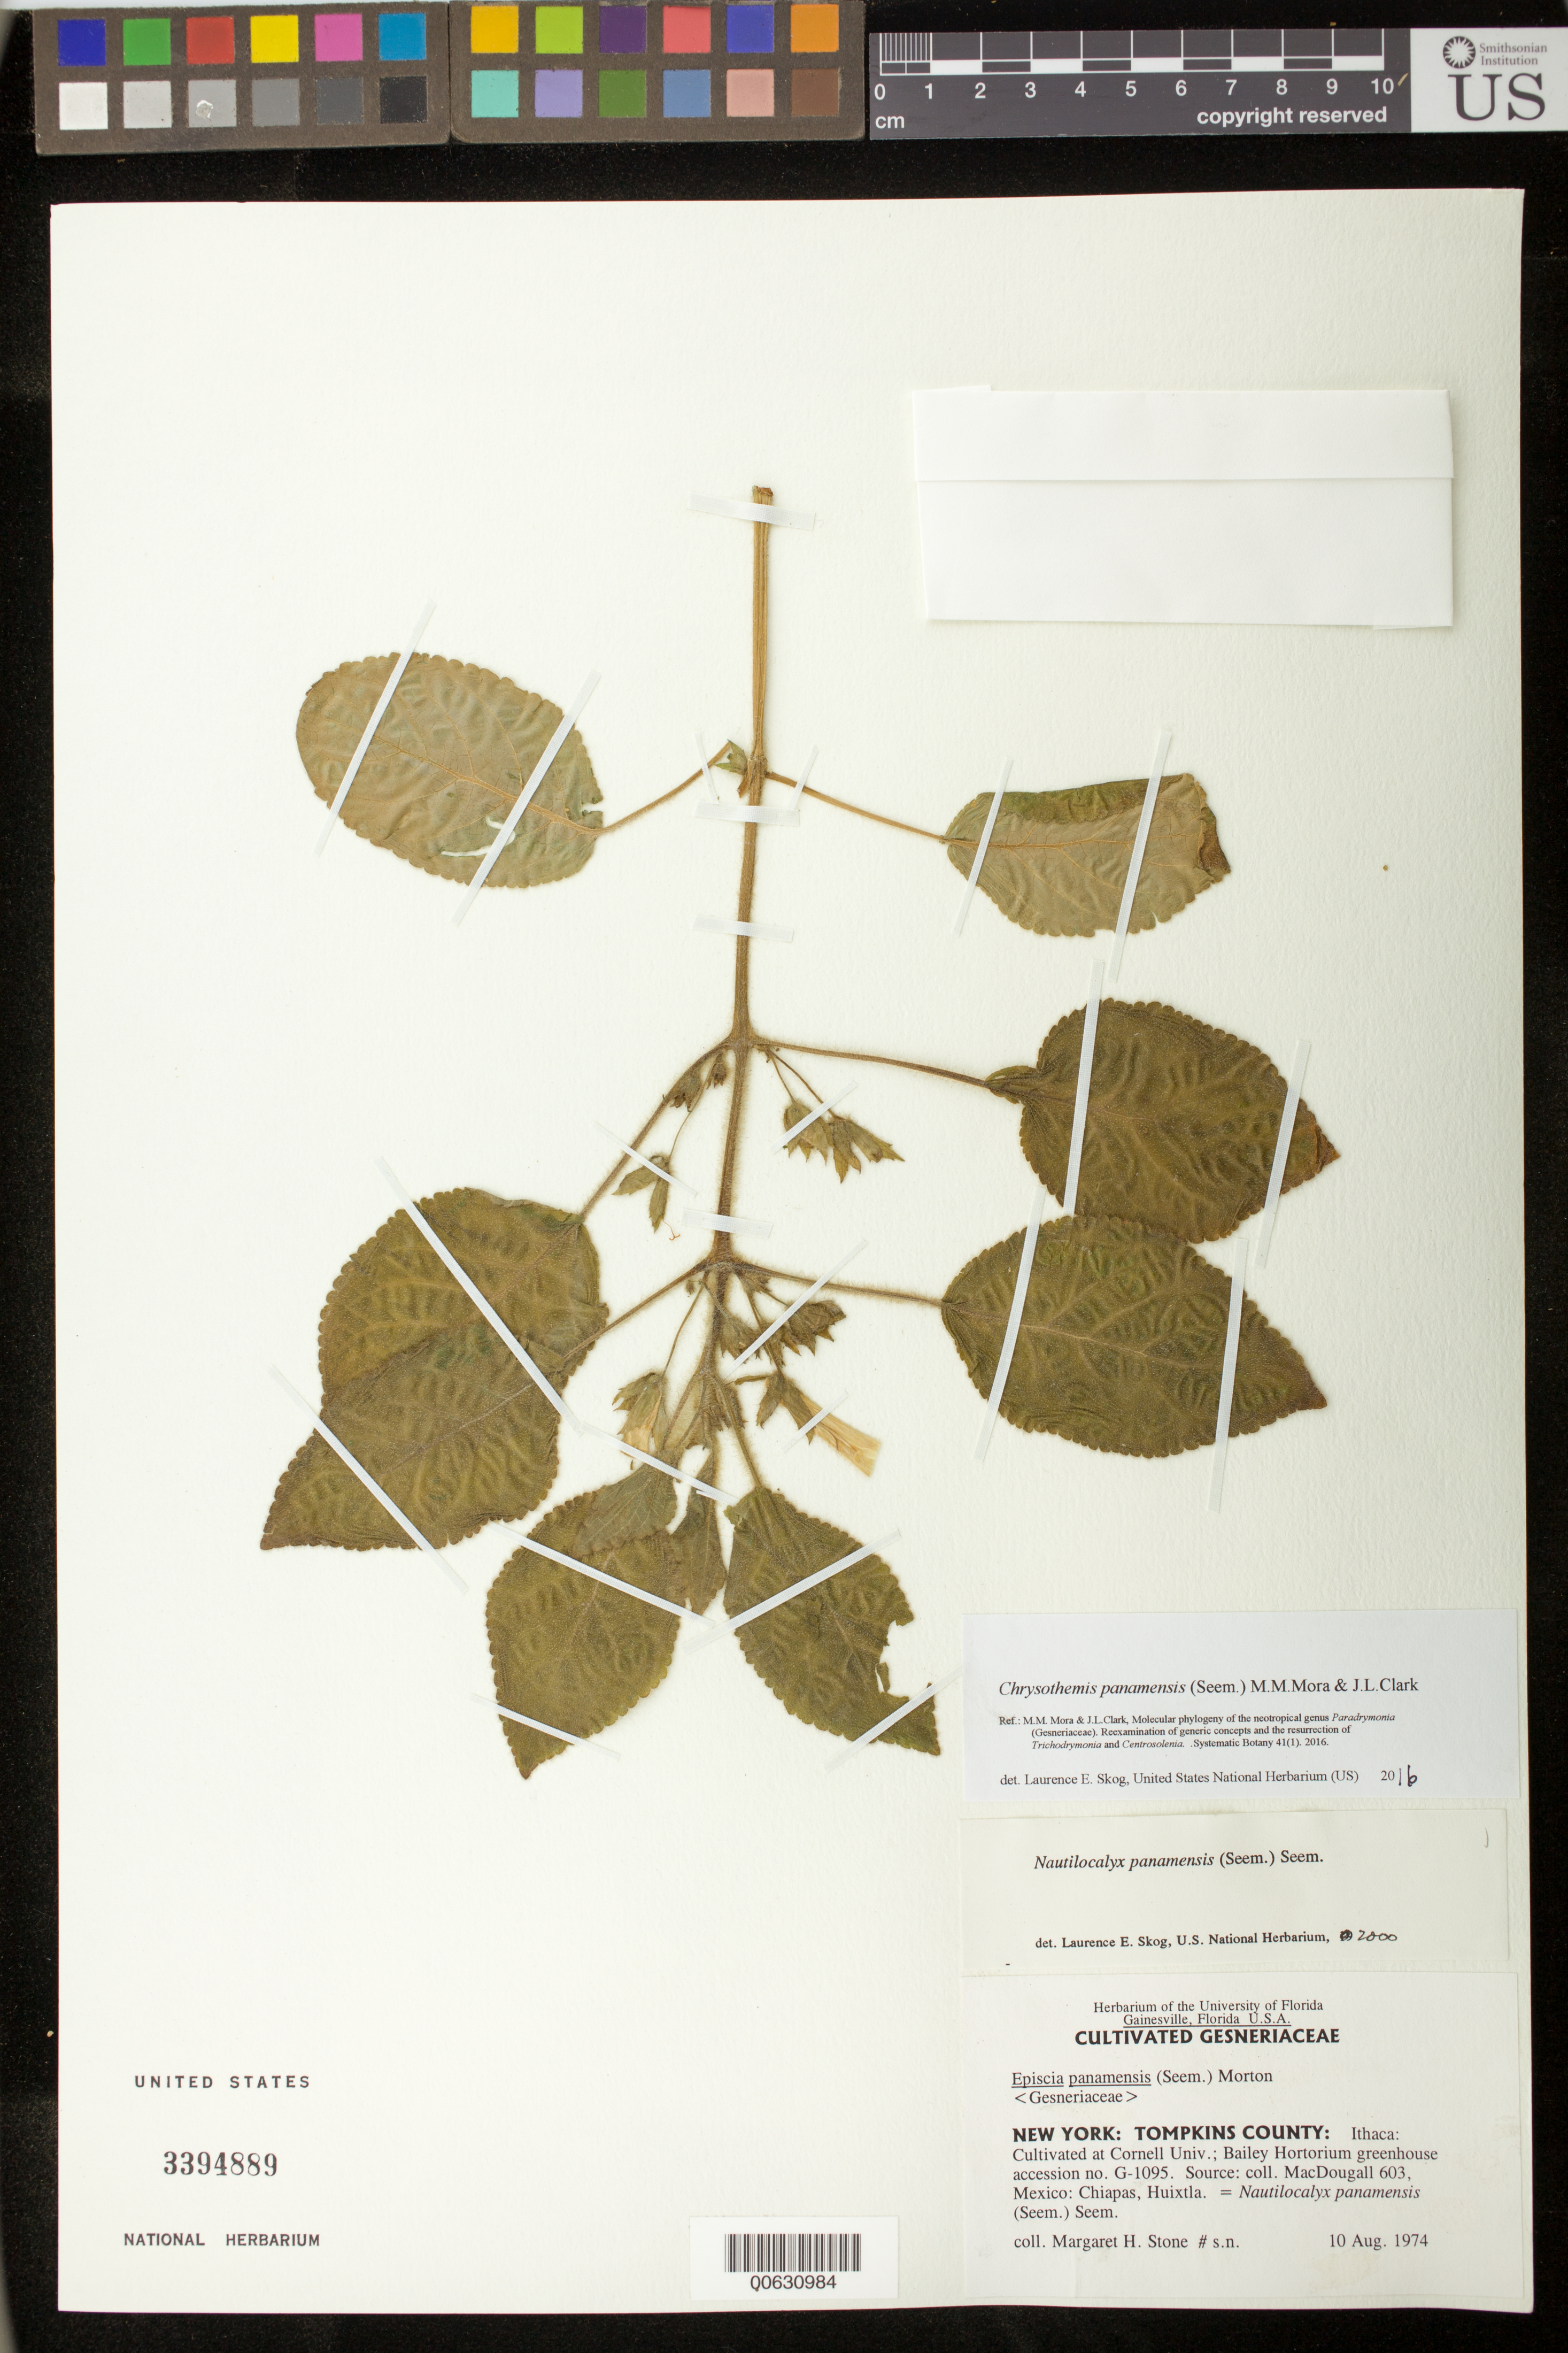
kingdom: Plantae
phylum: Tracheophyta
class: Magnoliopsida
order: Lamiales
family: Gesneriaceae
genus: Chrysothemis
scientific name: Chrysothemis panamensis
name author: (Seem.) M.M. Mora & J.L. Clark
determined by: Skog, Laurence E.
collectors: M. Stone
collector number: s.n. [G-1095]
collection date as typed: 10 Aug 1974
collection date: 1974-08-10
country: Mexico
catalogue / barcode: US 3394889